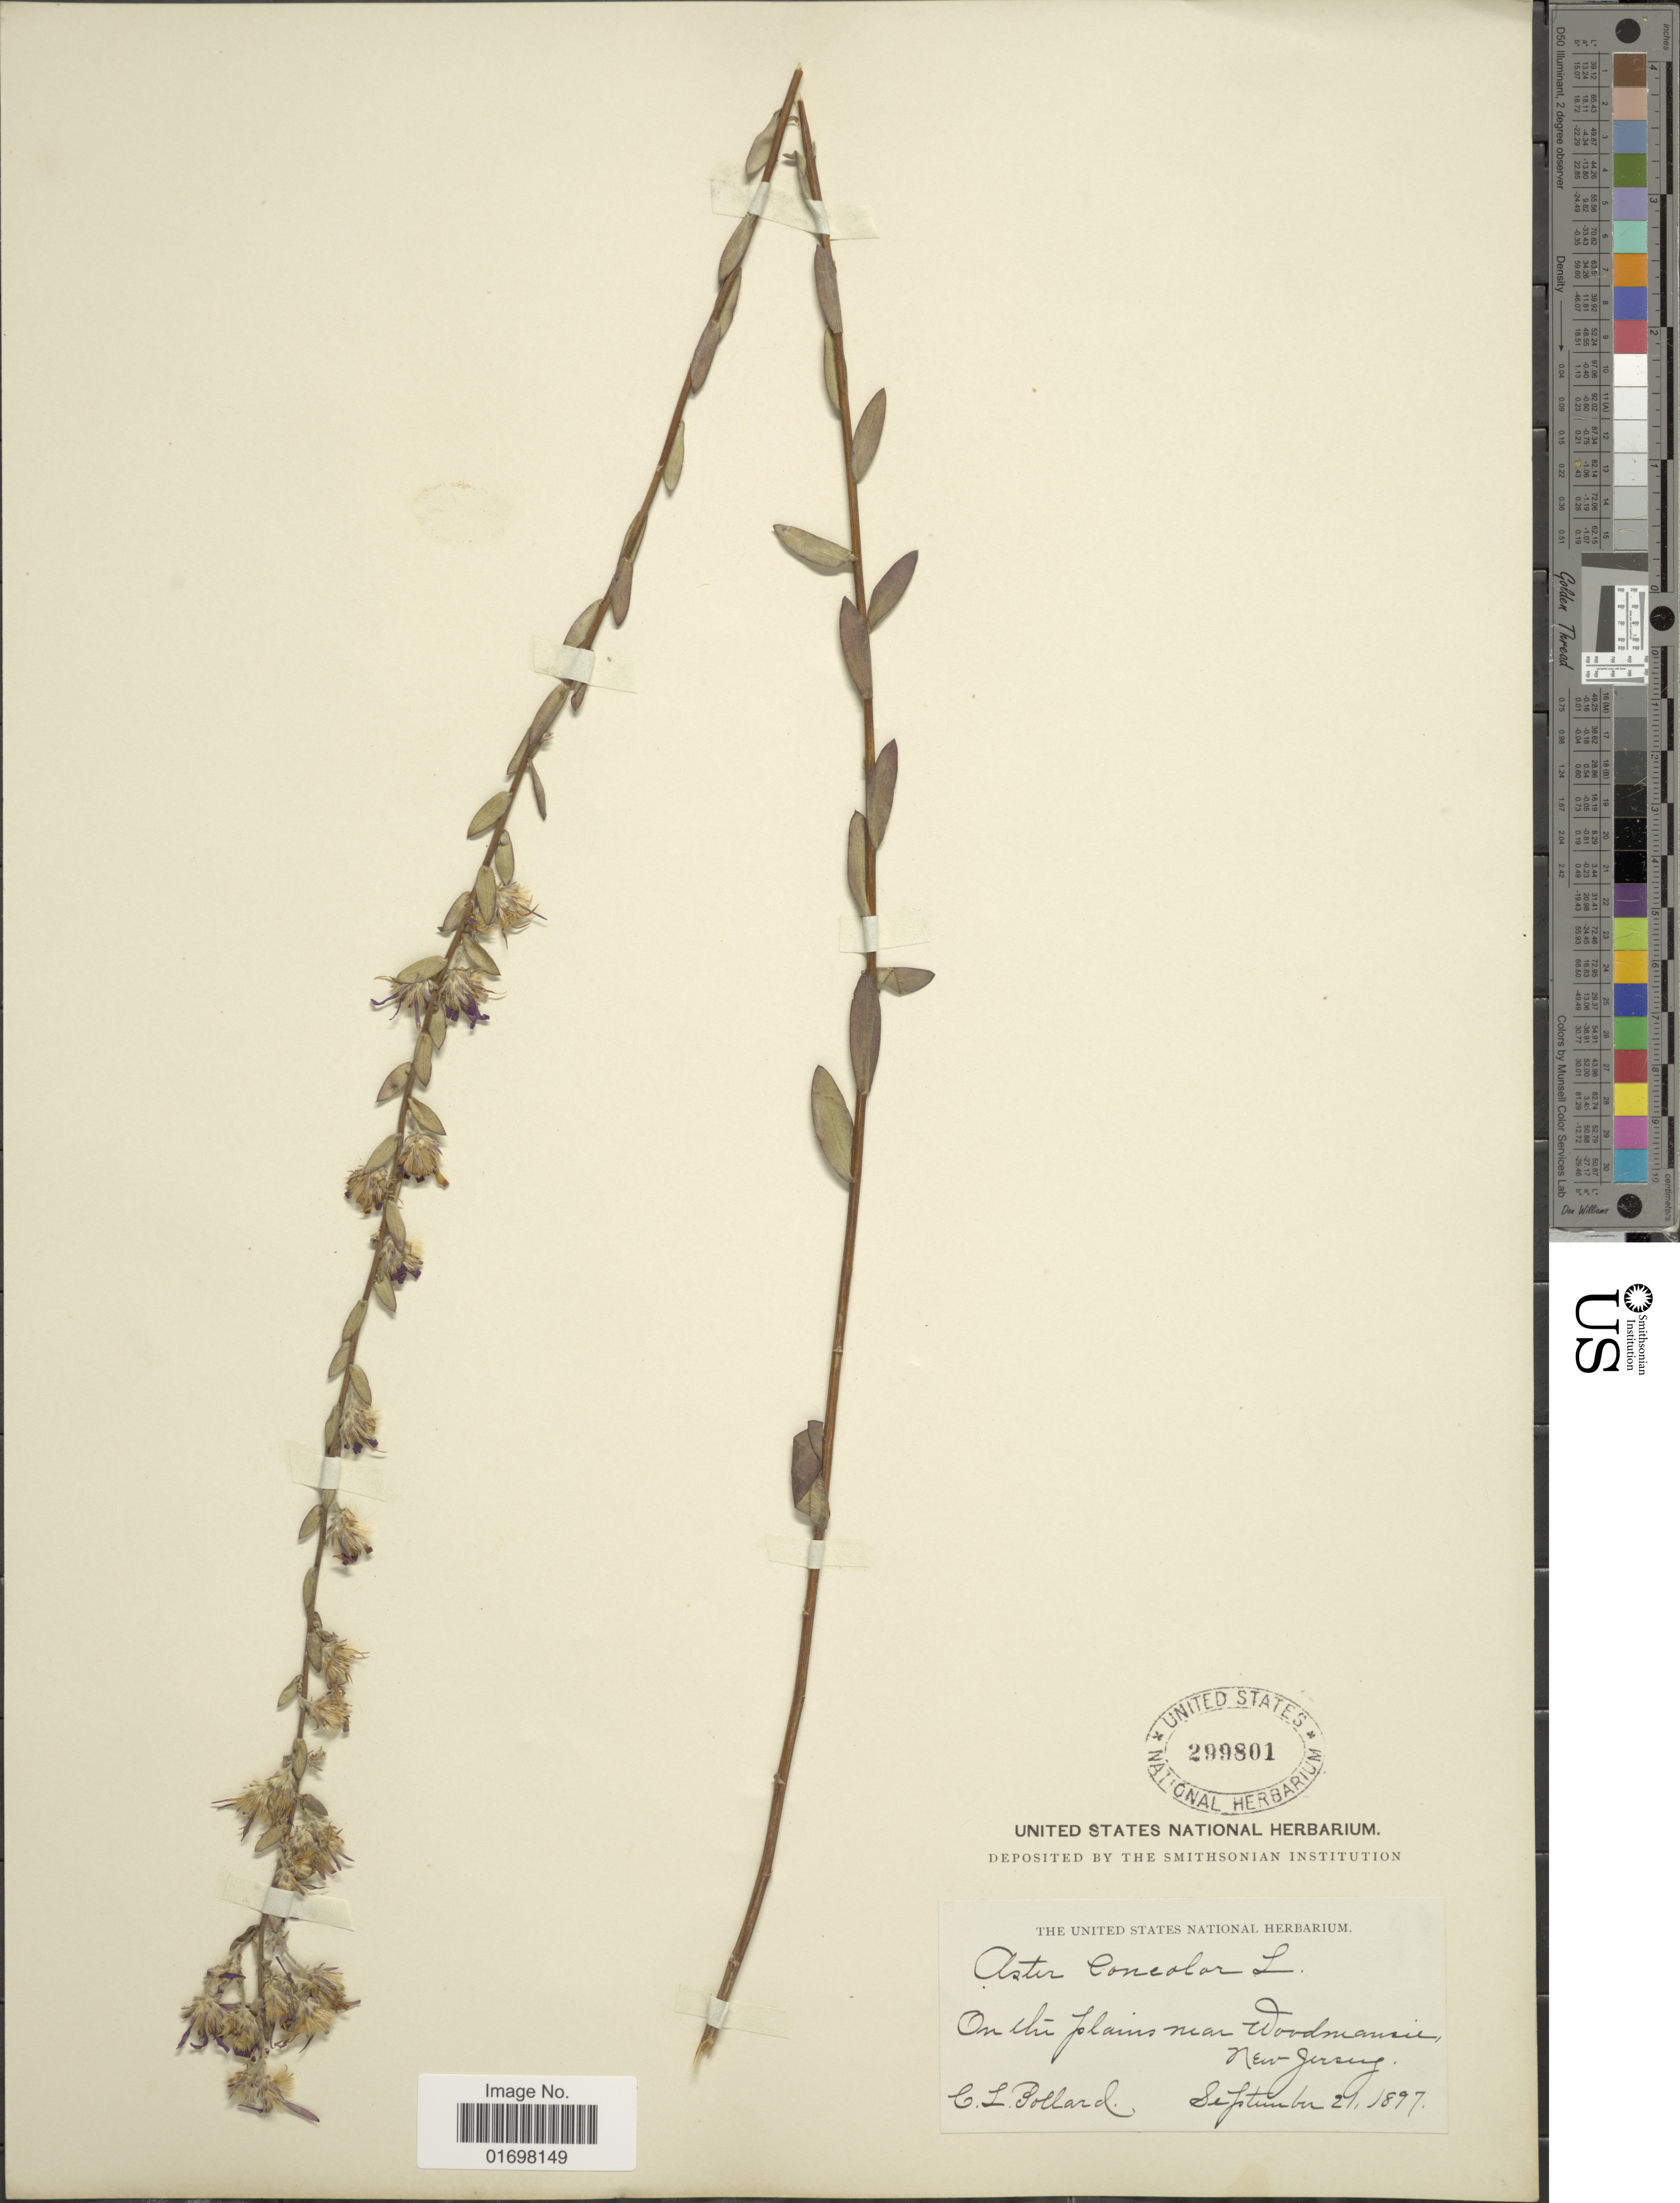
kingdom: Plantae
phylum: Tracheophyta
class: Magnoliopsida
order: Asterales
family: Asteraceae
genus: Symphyotrichum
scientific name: Symphyotrichum concolor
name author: (L.) G.L. Nesom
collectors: C. L. Pollard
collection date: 1897-09-21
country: United States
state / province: New Jersey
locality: On the plains near Woodmansie New Jersey.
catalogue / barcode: US 299801